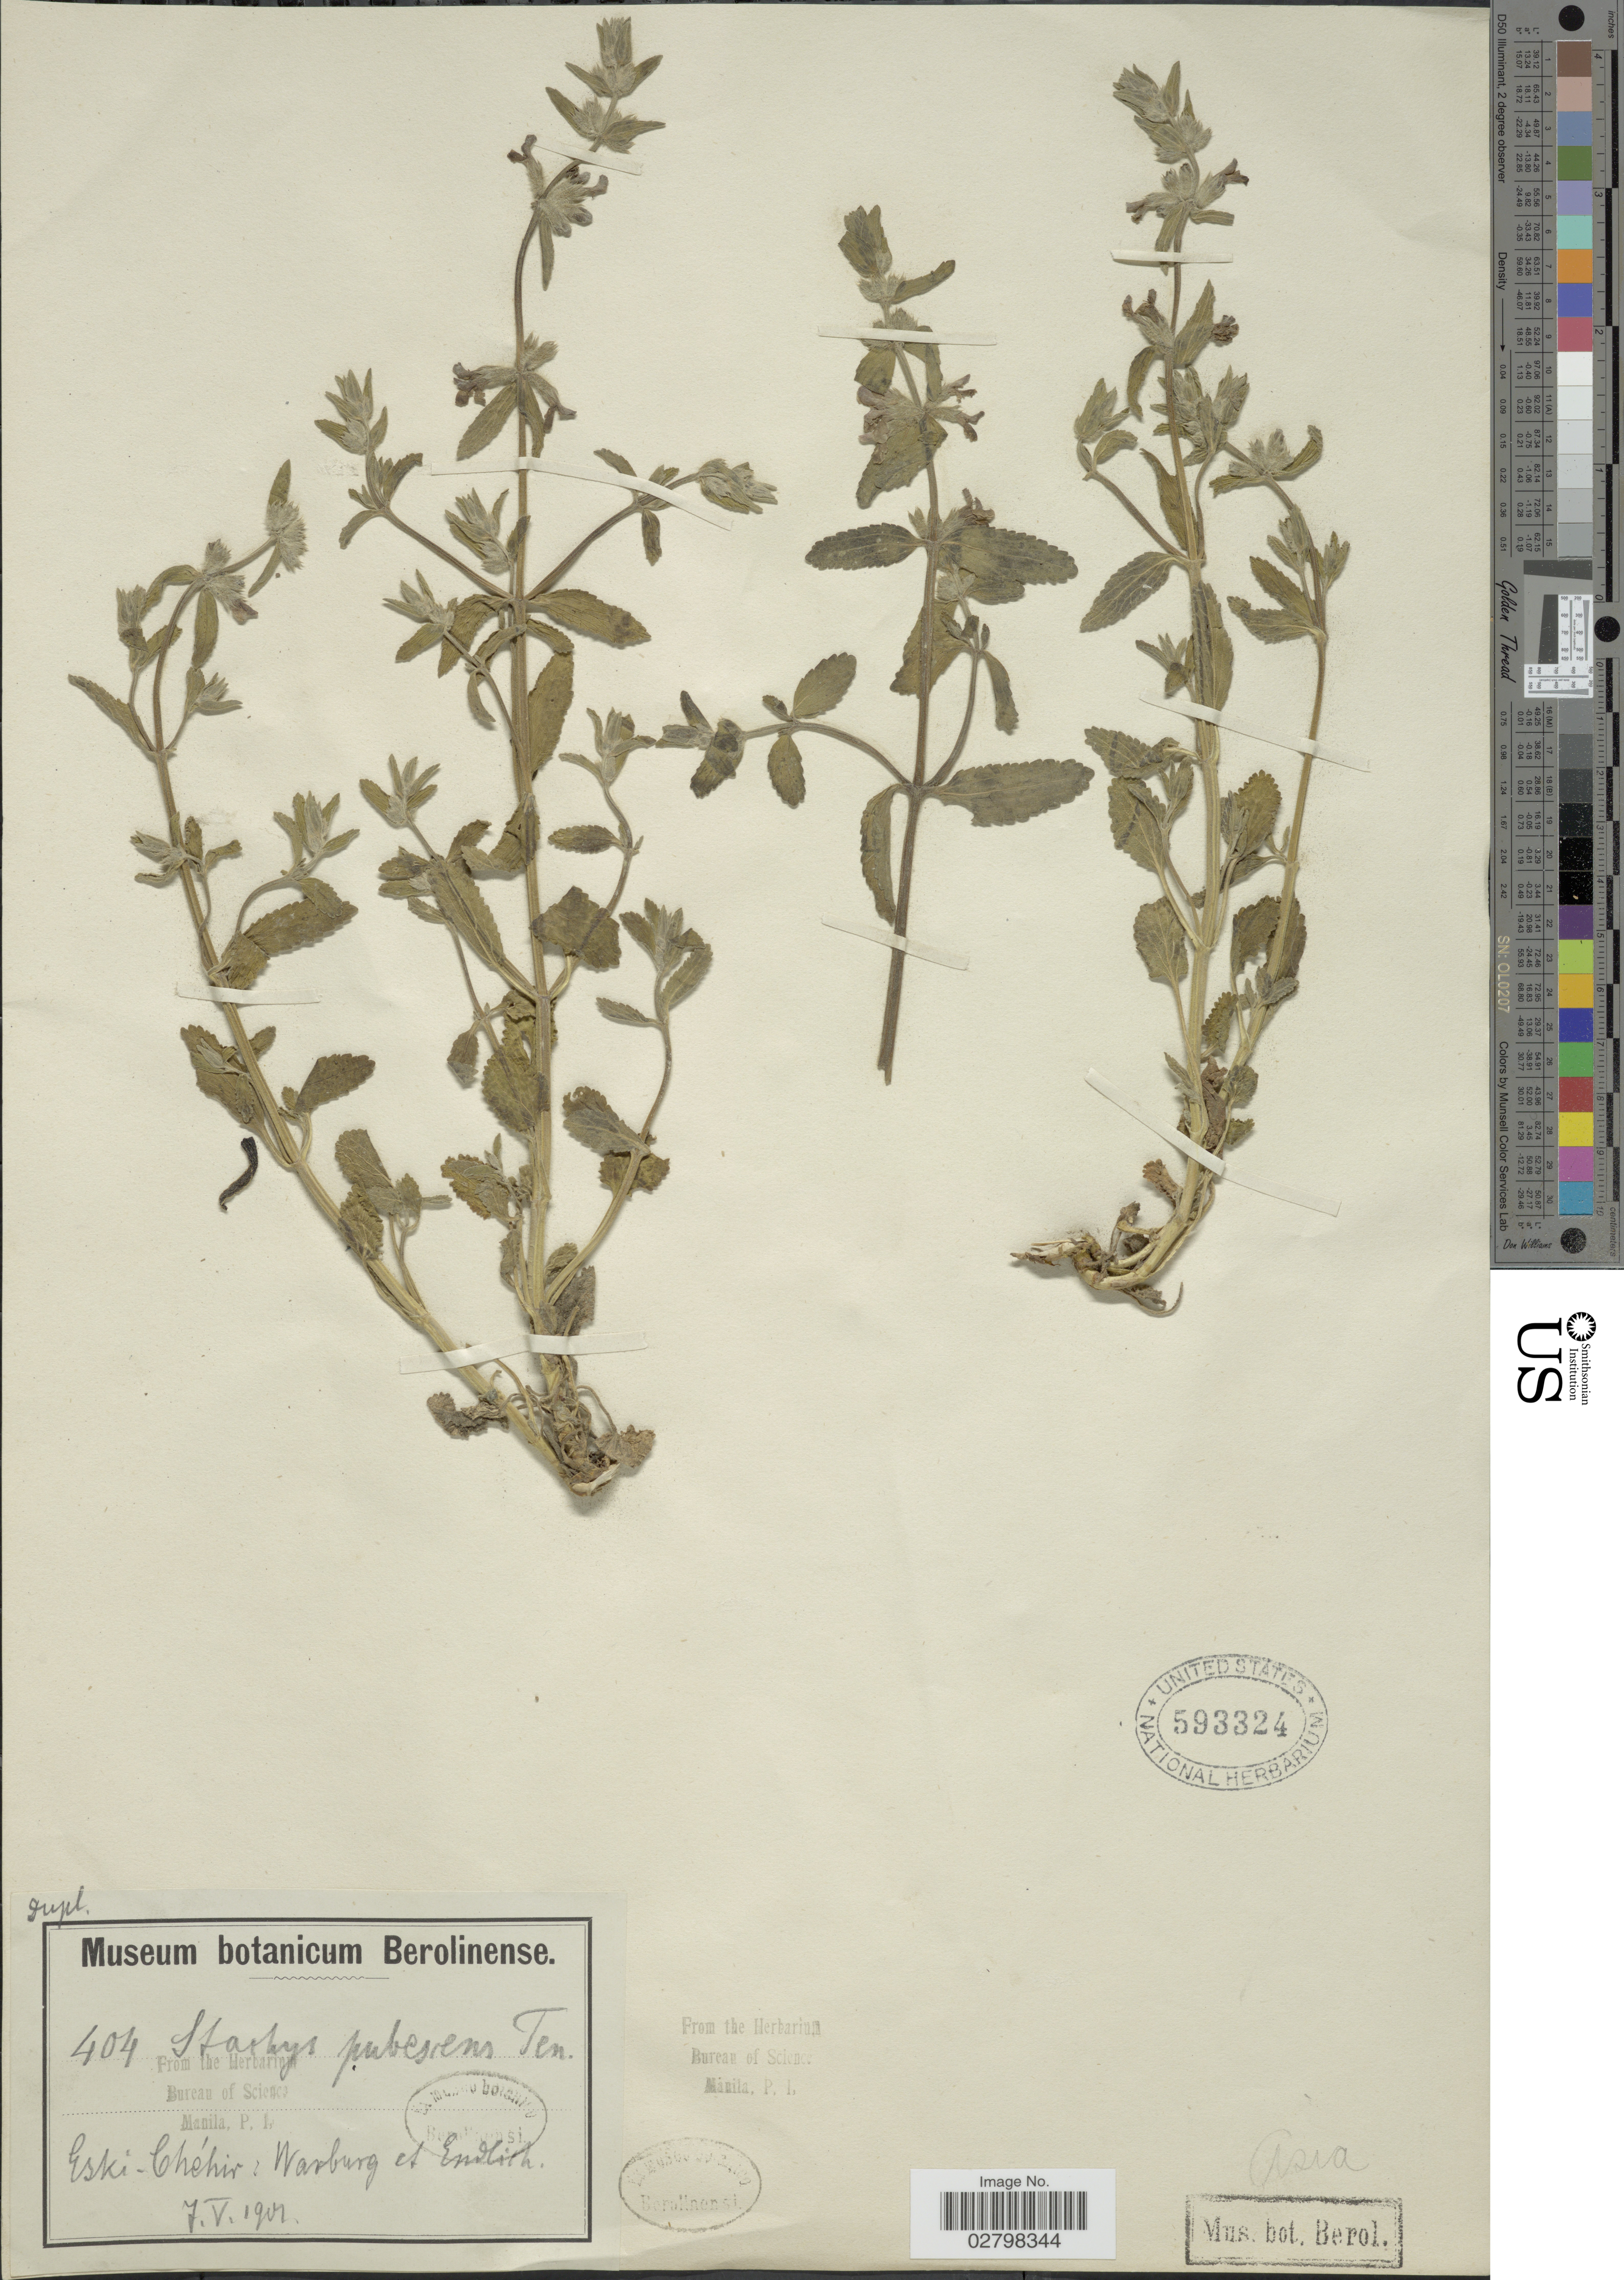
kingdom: Plantae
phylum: Tracheophyta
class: Magnoliopsida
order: Lamiales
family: Lamiaceae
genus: Stachys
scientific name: Stachys pubescens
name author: Ten.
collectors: ex Mus. Bot. Berolinensi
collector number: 404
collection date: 1901-05-07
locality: Eski-Chéhir: Warbur et Endich. [interpreted]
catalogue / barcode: US 593324